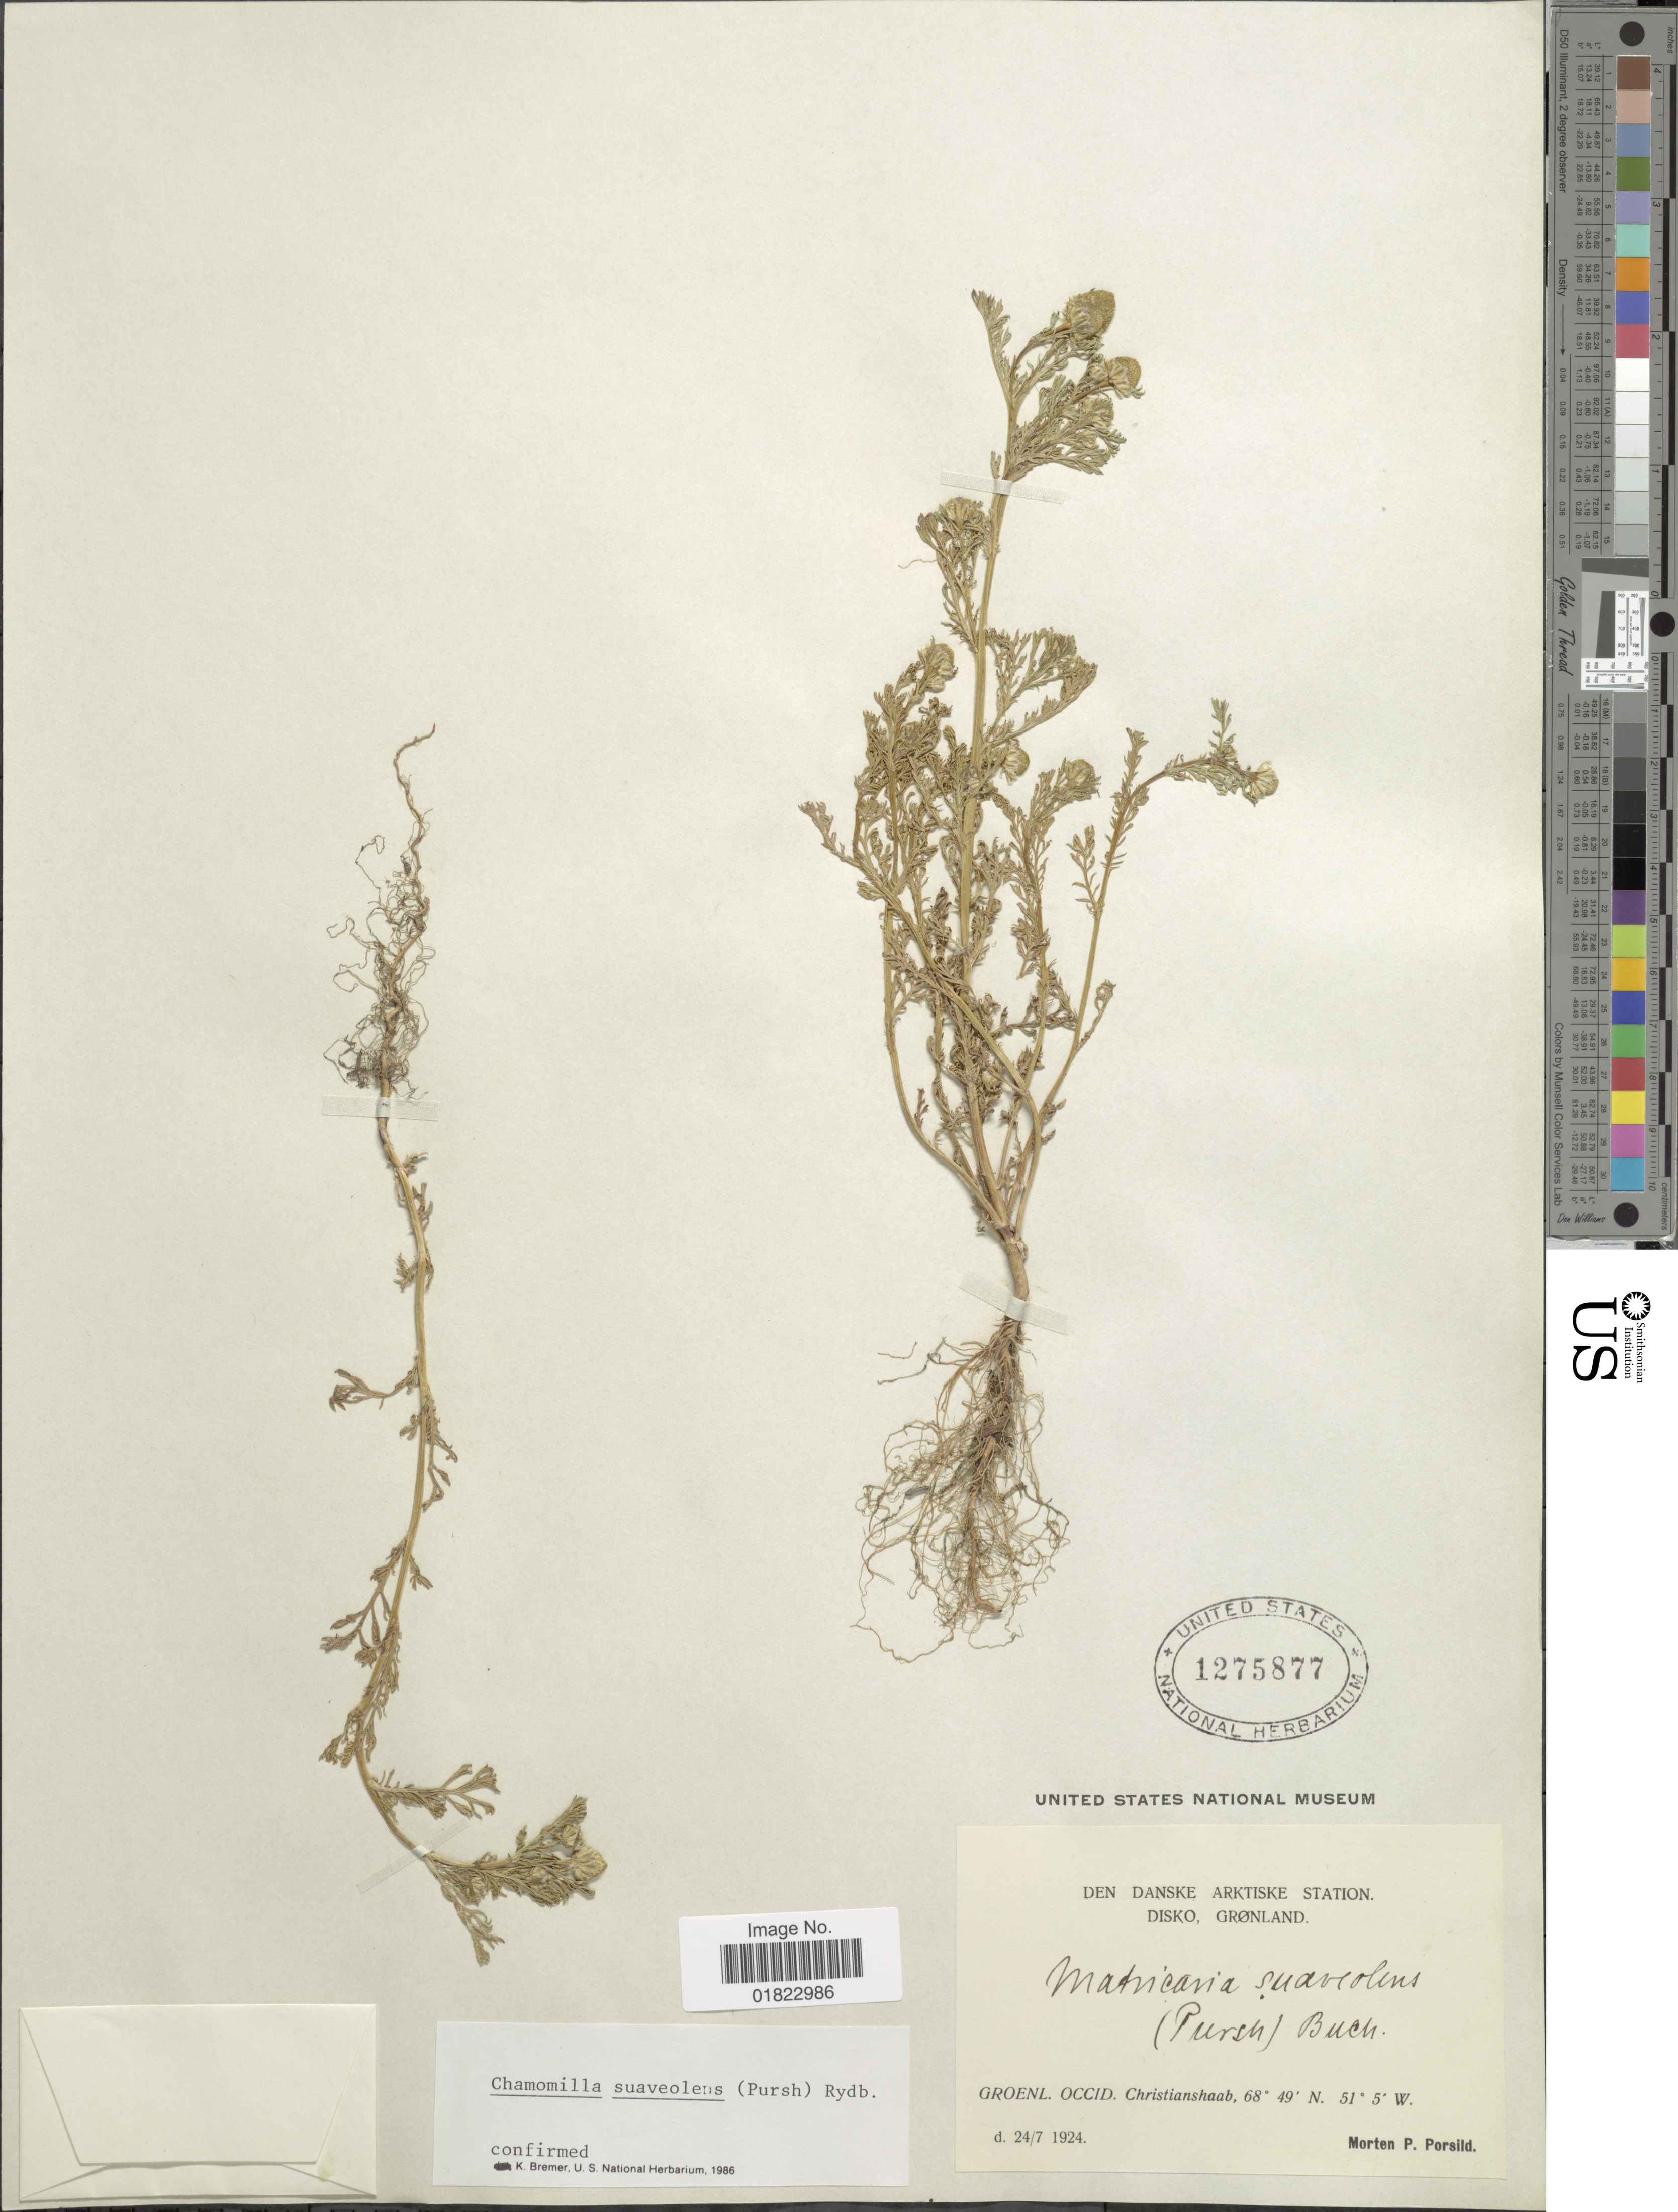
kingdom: Plantae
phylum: Tracheophyta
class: Magnoliopsida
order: Asterales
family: Asteraceae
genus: Matricaria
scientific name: Matricaria matricarioides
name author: (Less.) Porter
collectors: M. P. Porsild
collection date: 1924-07-24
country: Greenland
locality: Disko Gronland. Groenl. Occid. Christianshaab.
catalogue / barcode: US 1275877